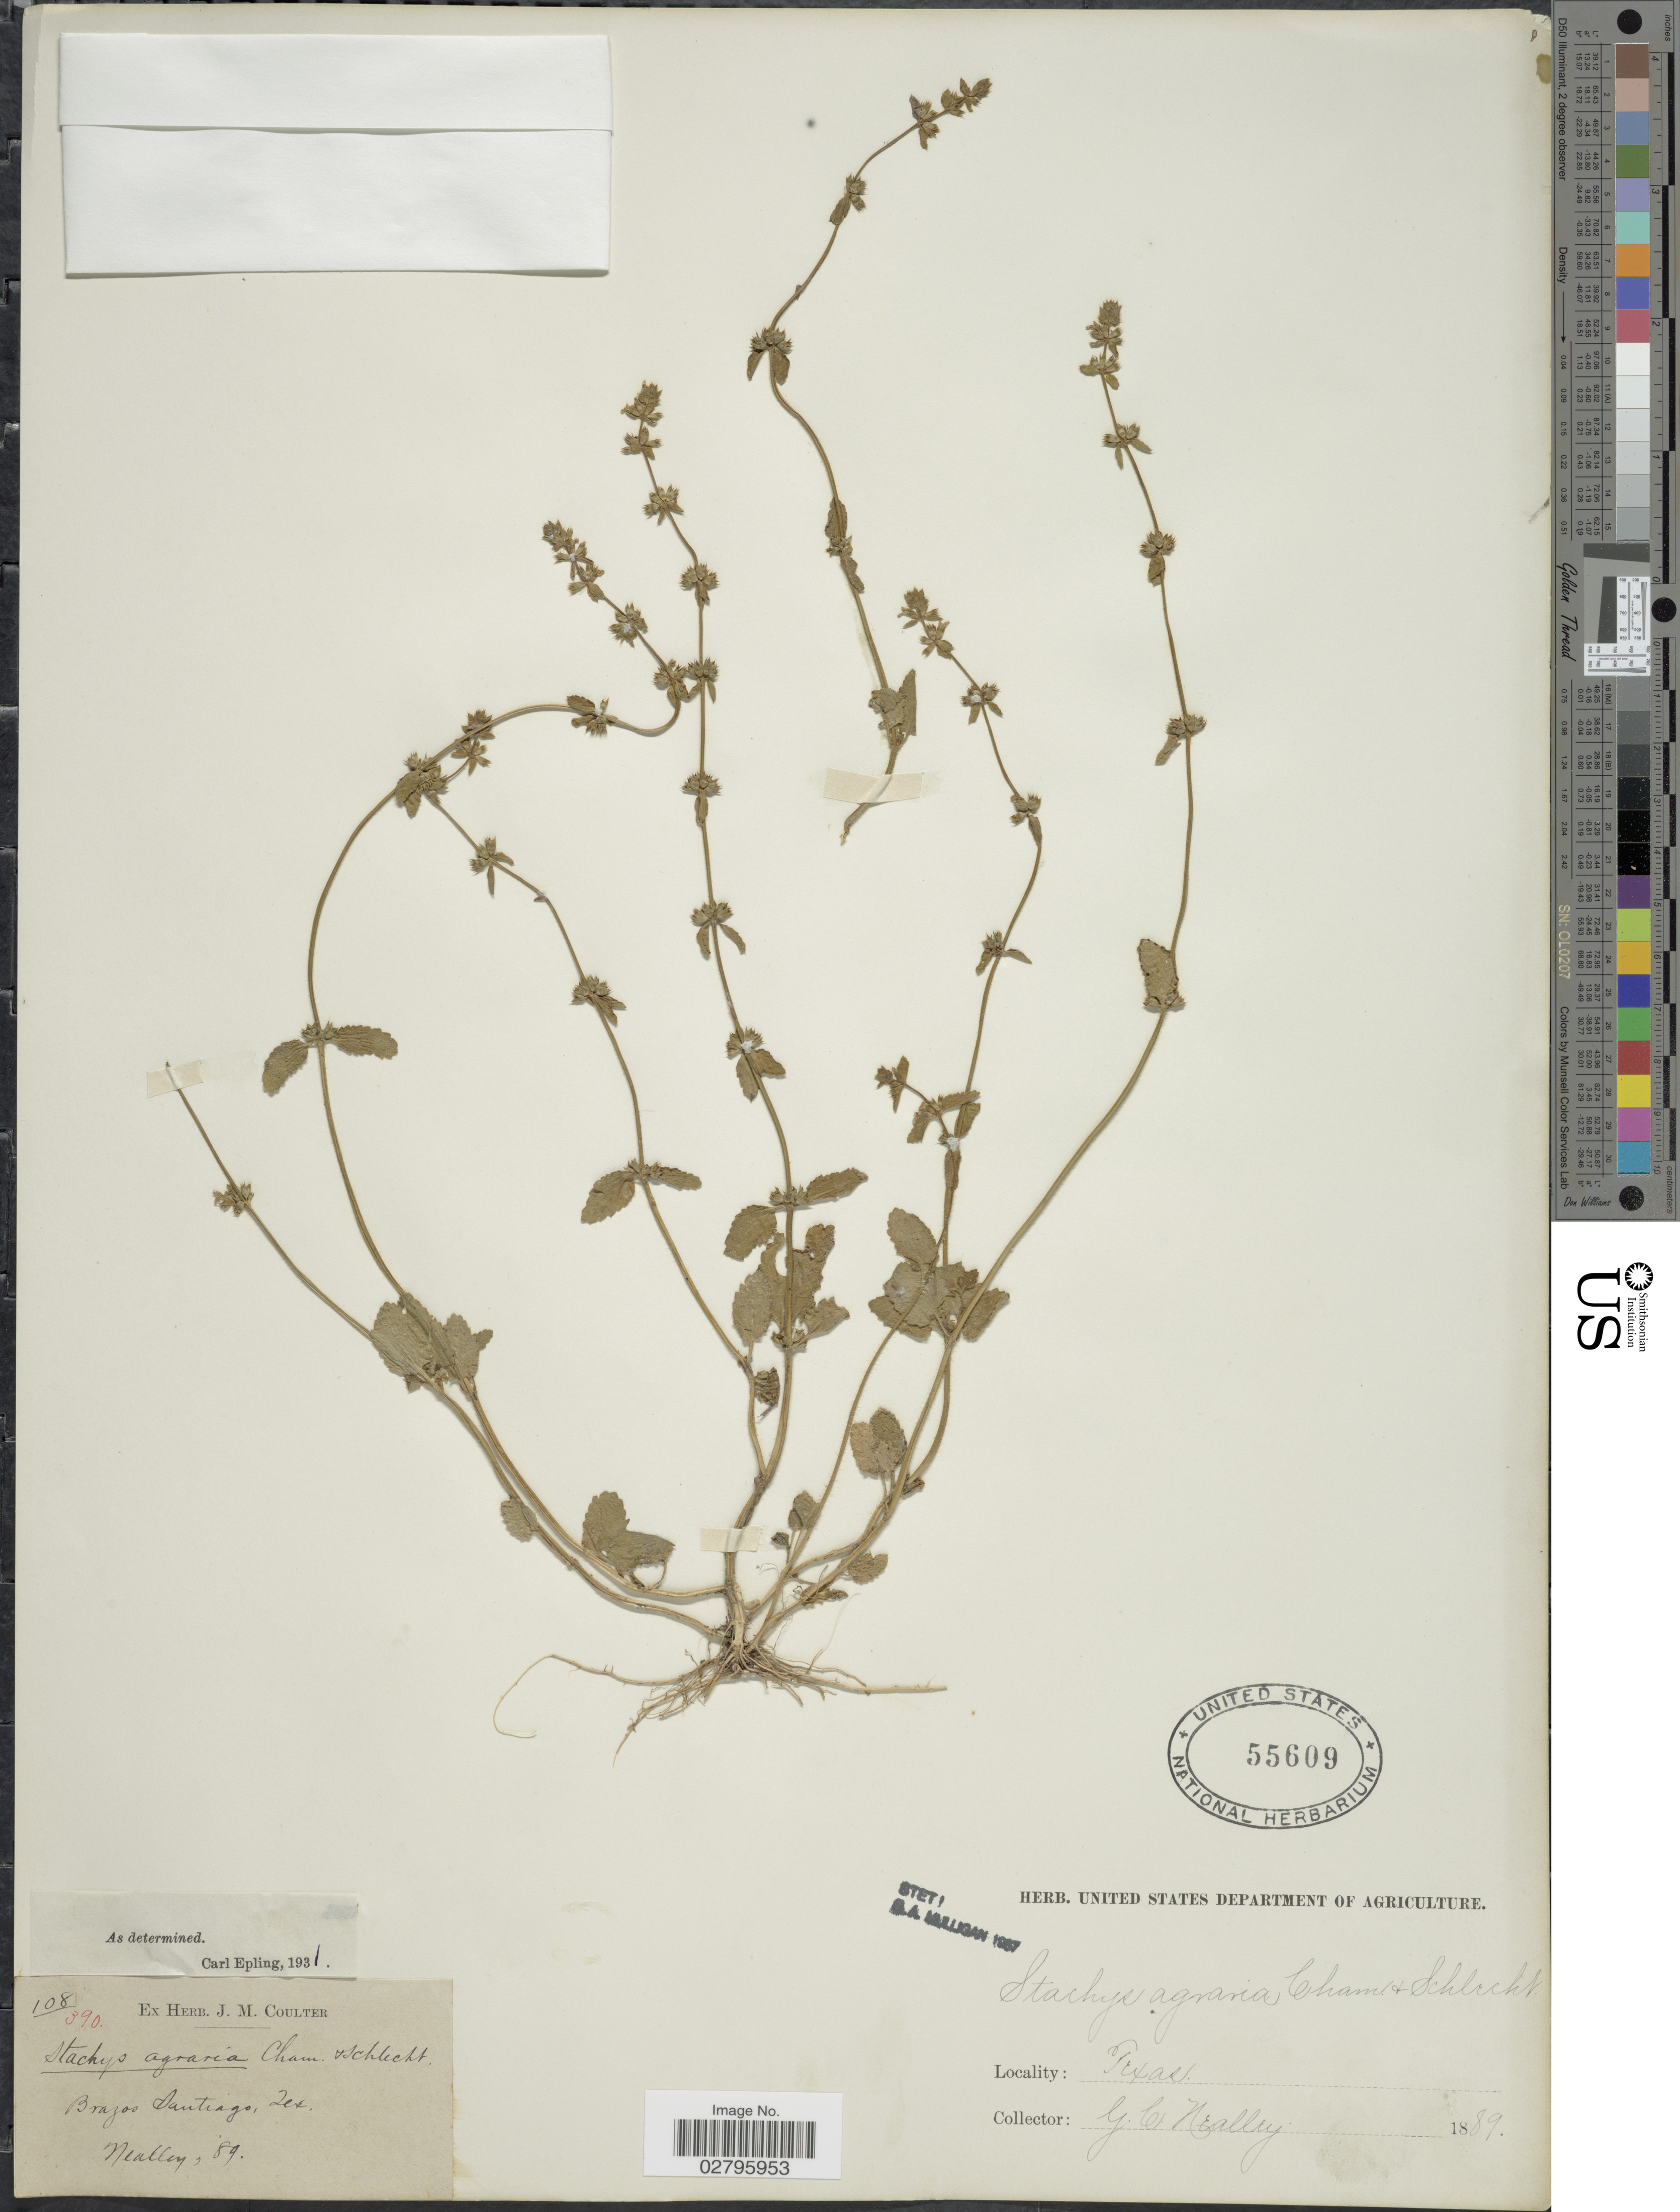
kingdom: Plantae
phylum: Tracheophyta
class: Magnoliopsida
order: Lamiales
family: Lamiaceae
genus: Stachys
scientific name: Stachys agraria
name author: Schltdl. & Cham.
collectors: G. C. Nealley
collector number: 108/390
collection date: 1889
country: United States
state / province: Texas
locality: Brajos Santiago, Texas.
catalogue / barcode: US 55609